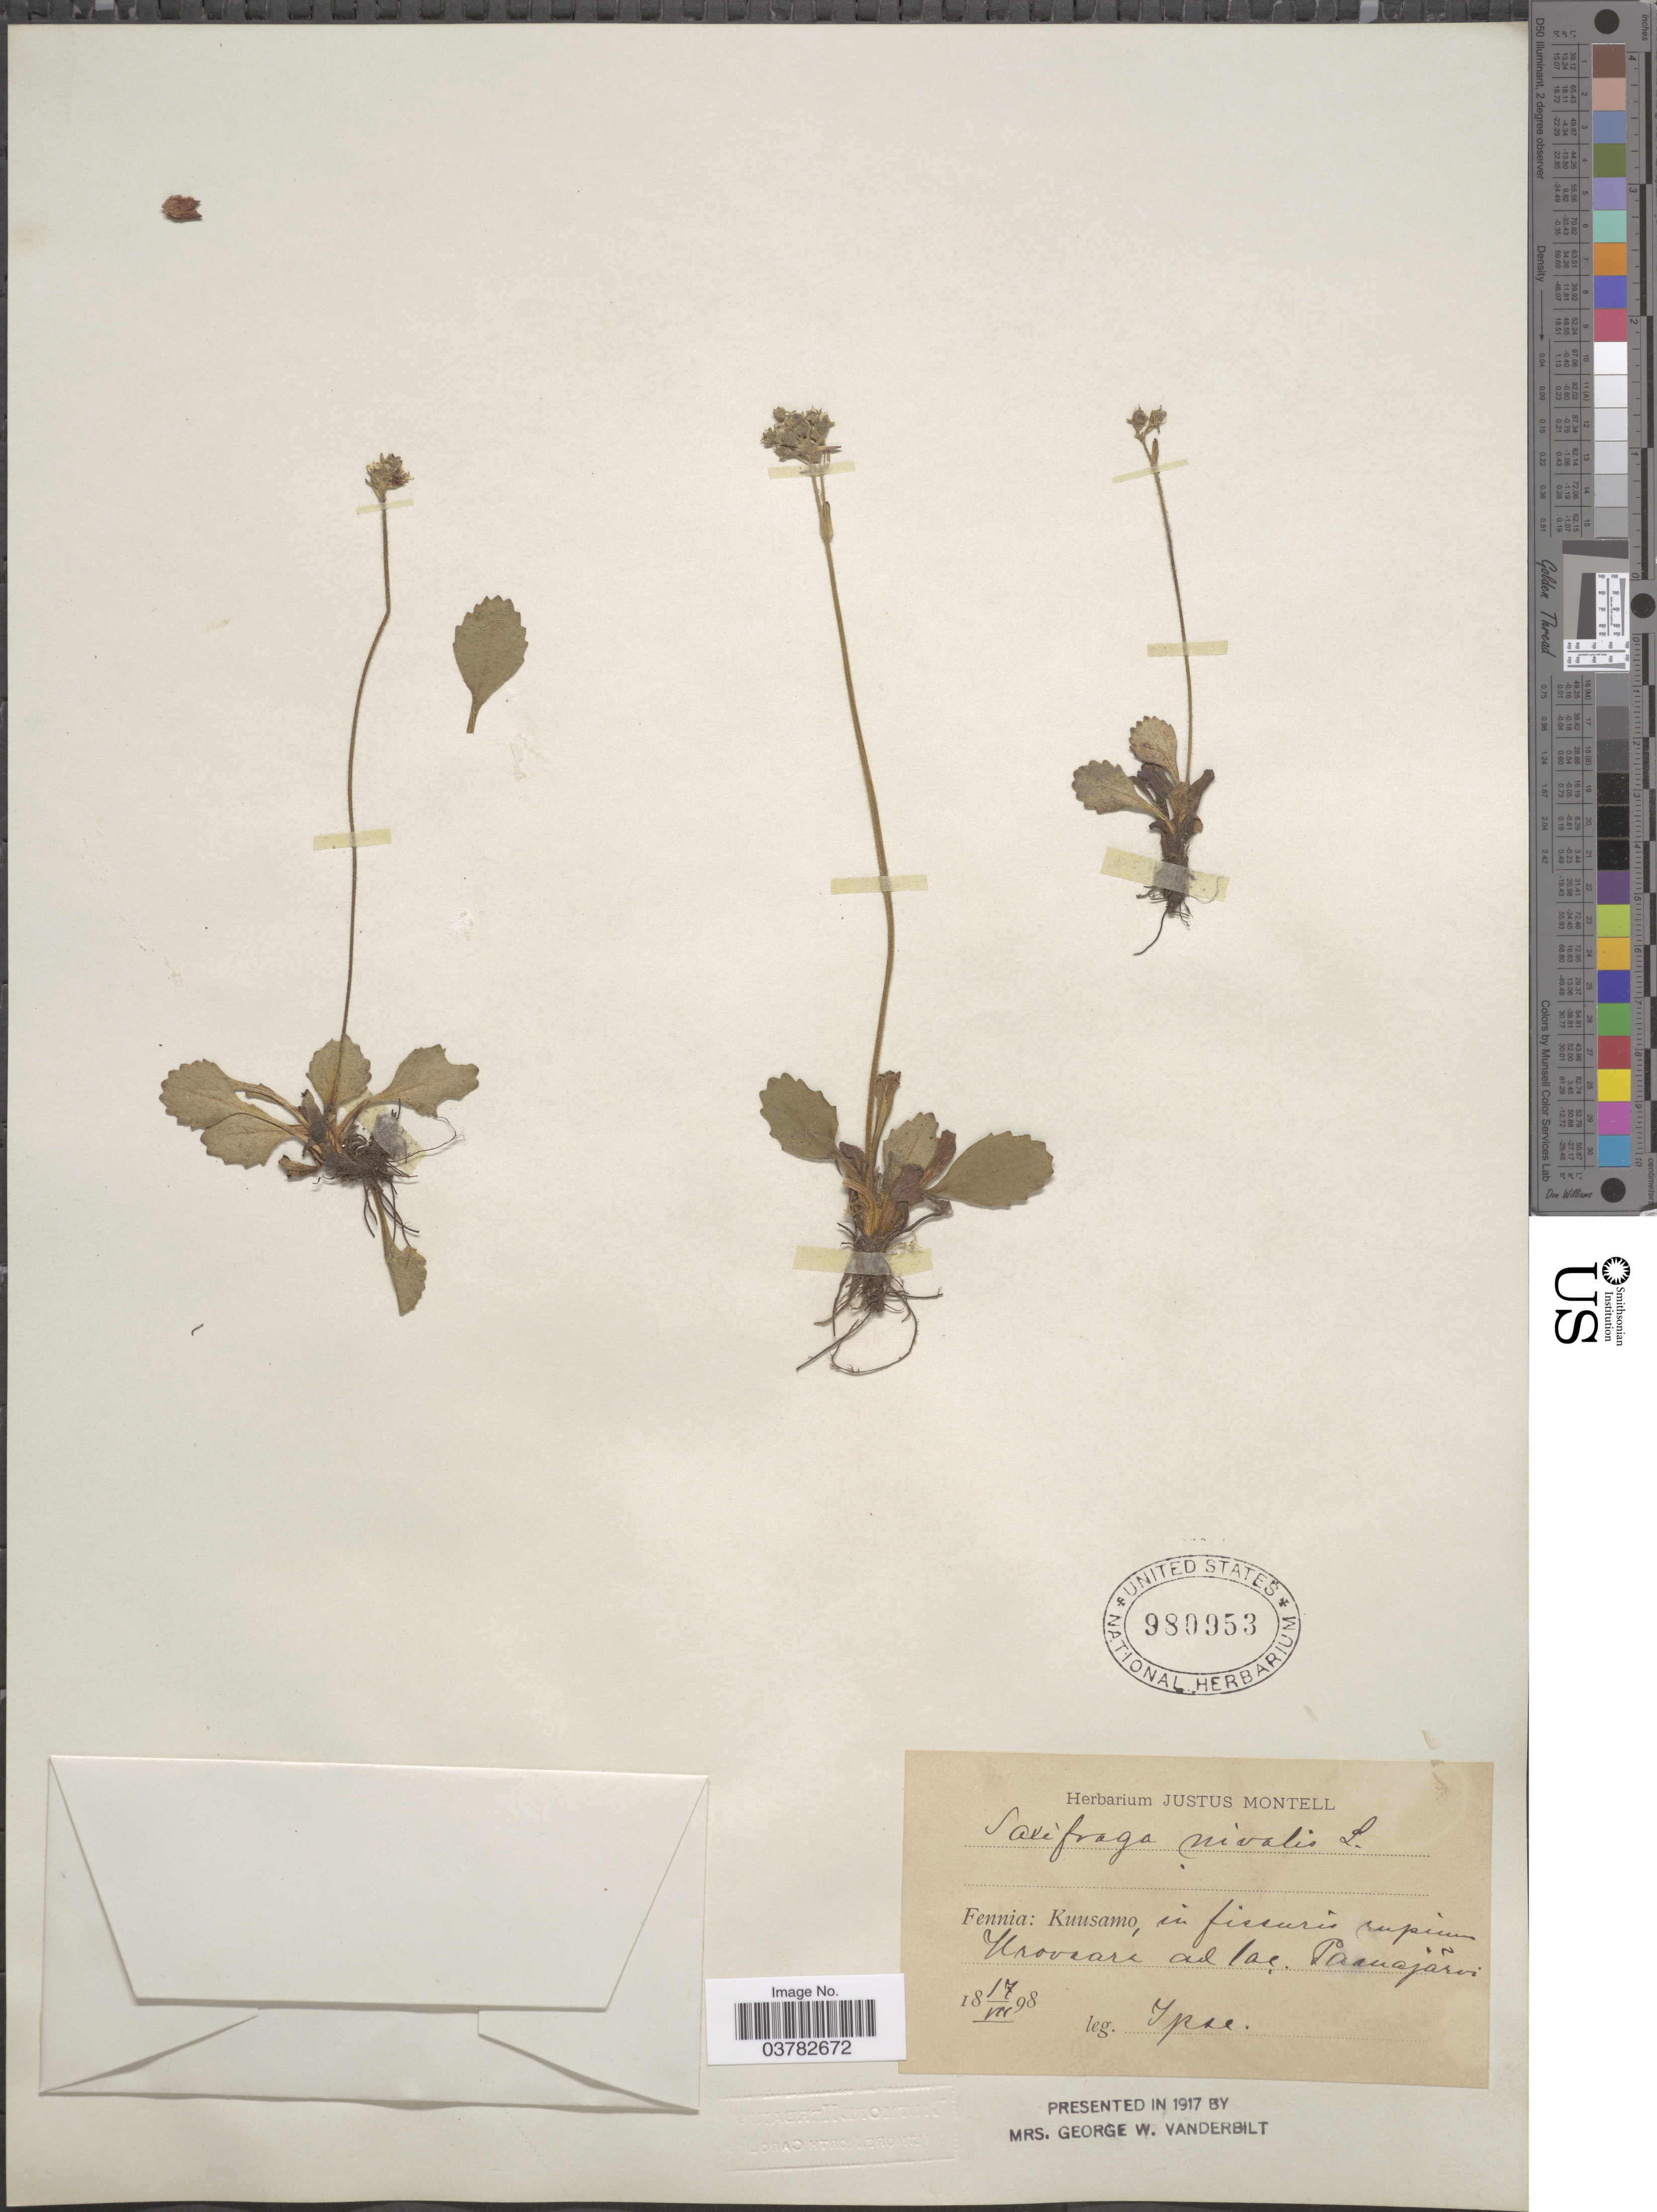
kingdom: Plantae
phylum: Tracheophyta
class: Magnoliopsida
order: Saxifragales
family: Saxifragaceae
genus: Micranthes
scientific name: Micranthes nivalis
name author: (L.) Small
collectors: J. Montell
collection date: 1898-07-17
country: Finland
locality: Fennia: Kussamo, in fissuris rupium Krovsarí [interpreted] ad lac Paanajãrvi.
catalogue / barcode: US 980953